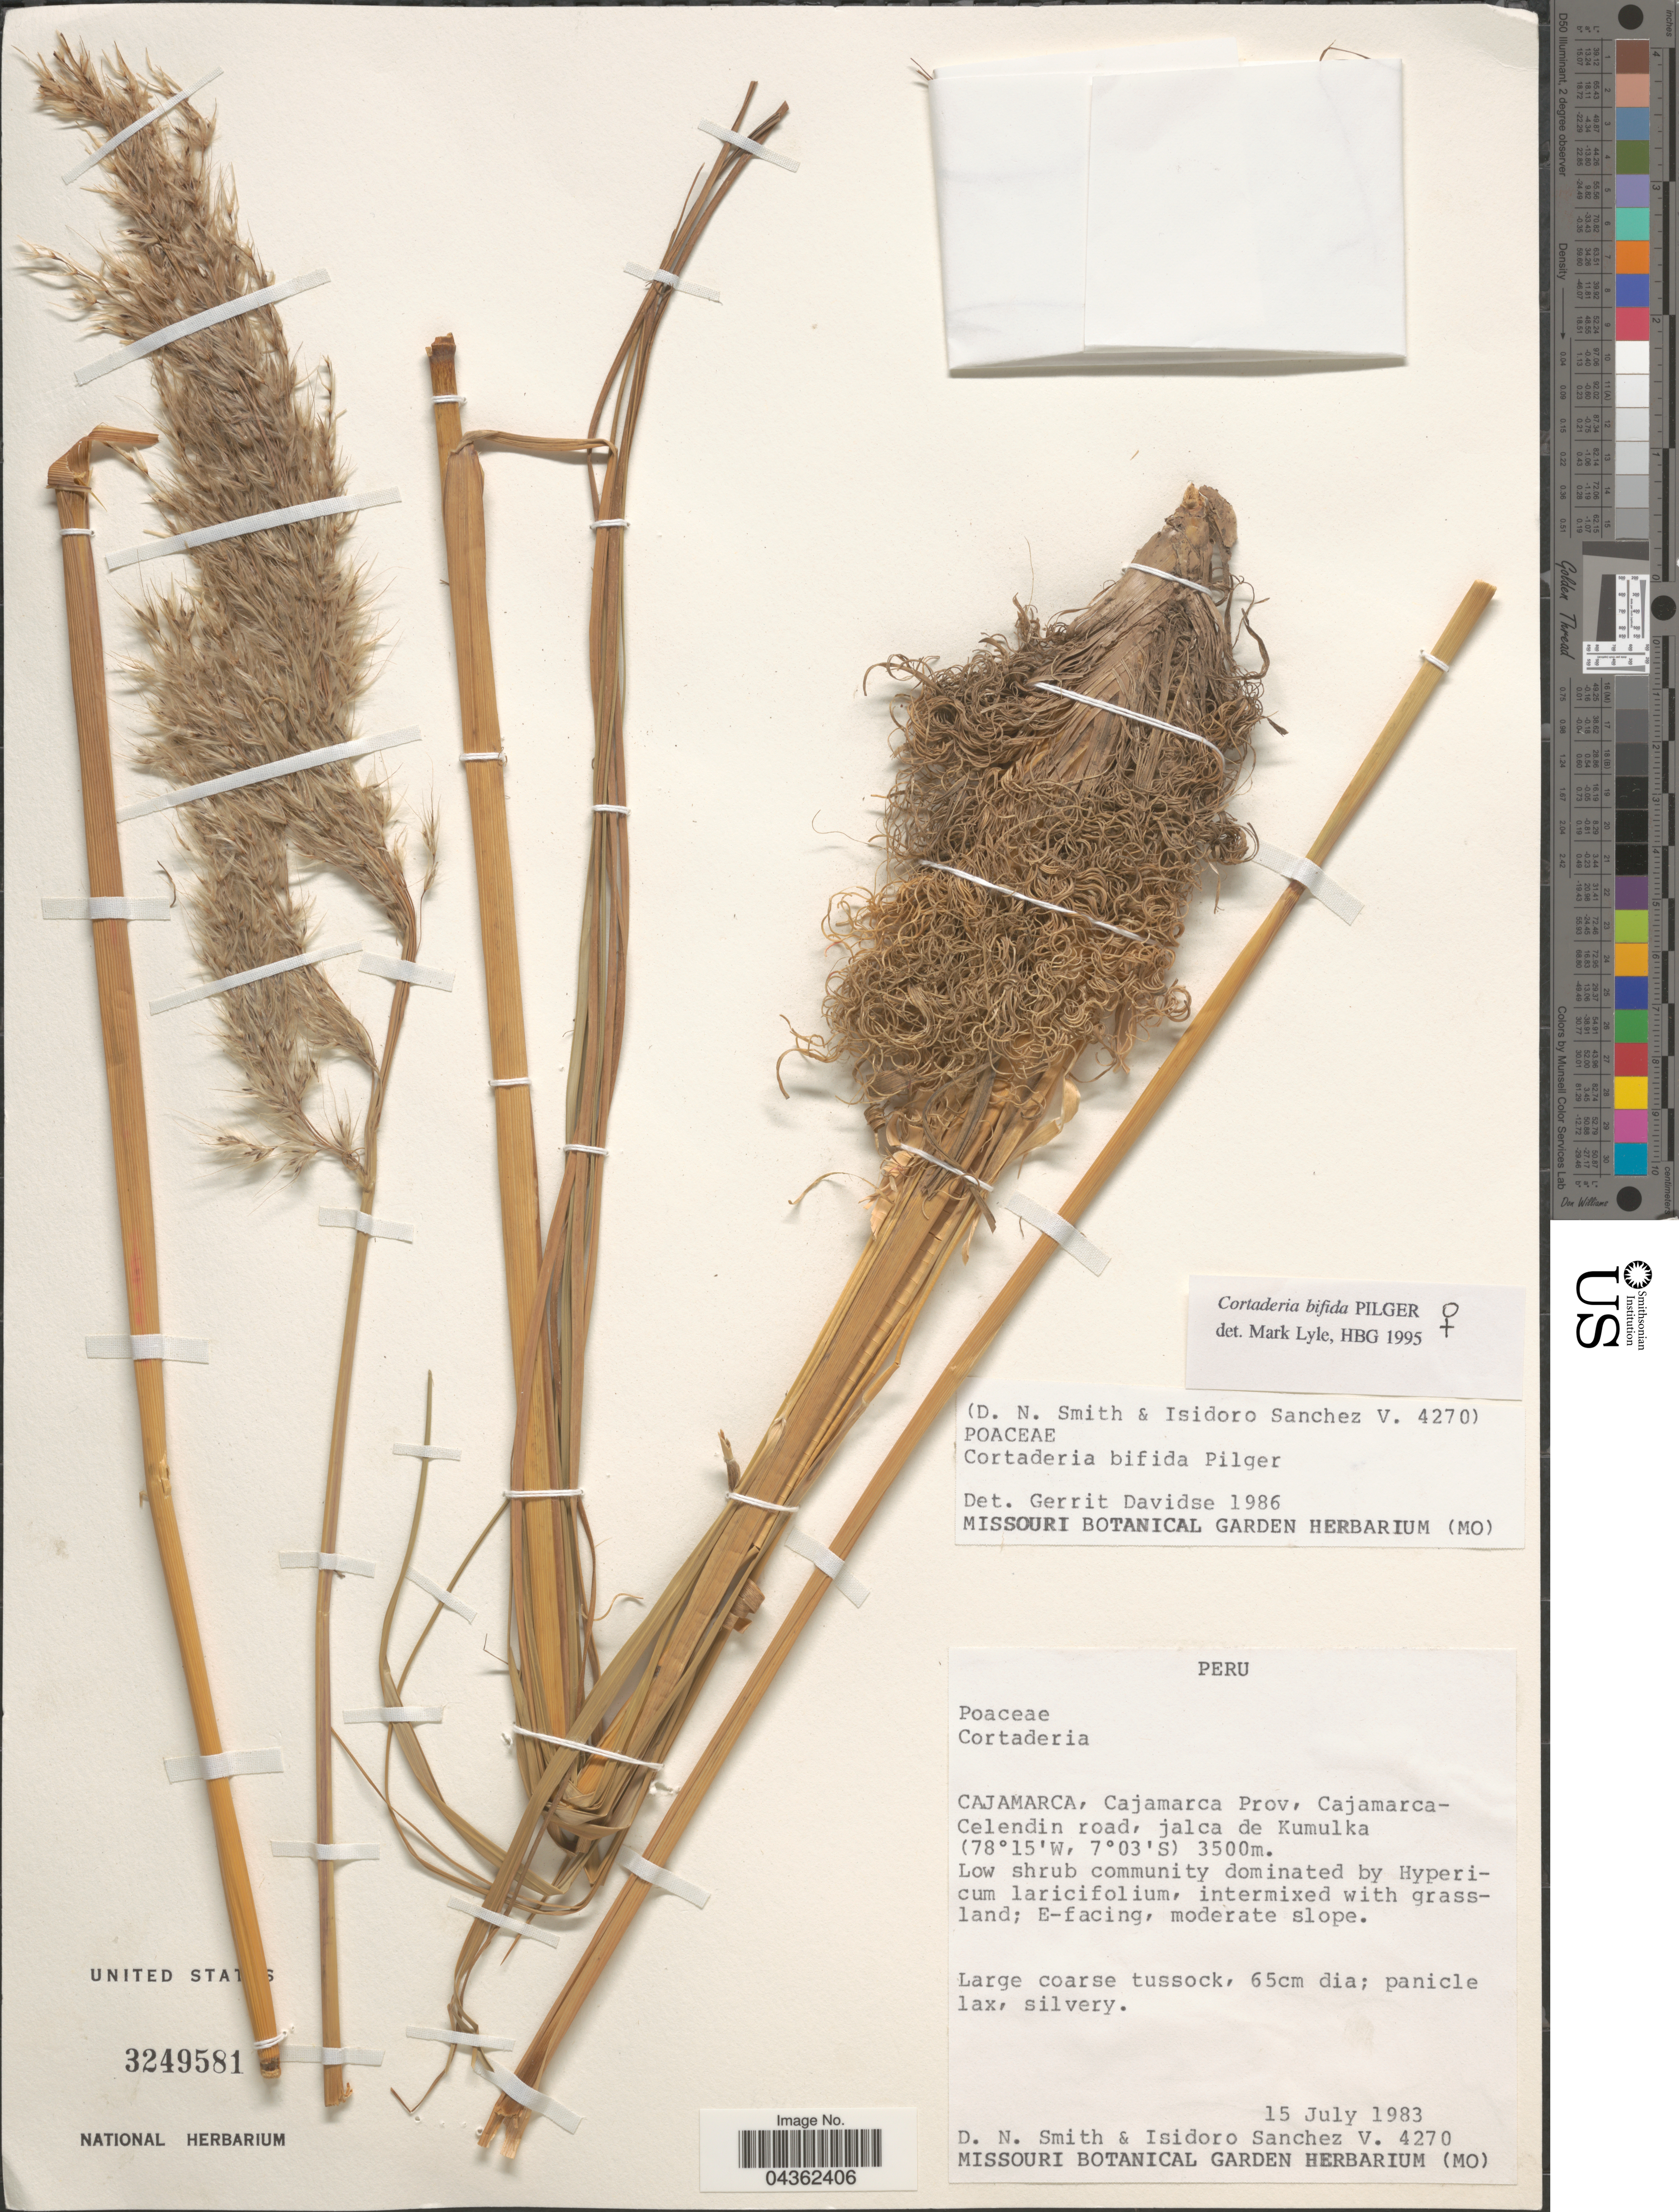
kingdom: Plantae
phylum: Tracheophyta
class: Liliopsida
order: Poales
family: Poaceae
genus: Cortaderia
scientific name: Cortaderia bifida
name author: Pilg.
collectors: D. Smith & I. Sánchez Vega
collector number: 4270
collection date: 1983-07-15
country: Peru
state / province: Cajamarca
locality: Cajamarca, Cajamarca Prov, Cajamarca-Celendin road, jalca de Kumulka. E-facing, moderate slope.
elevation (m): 3500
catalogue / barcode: US 3249581